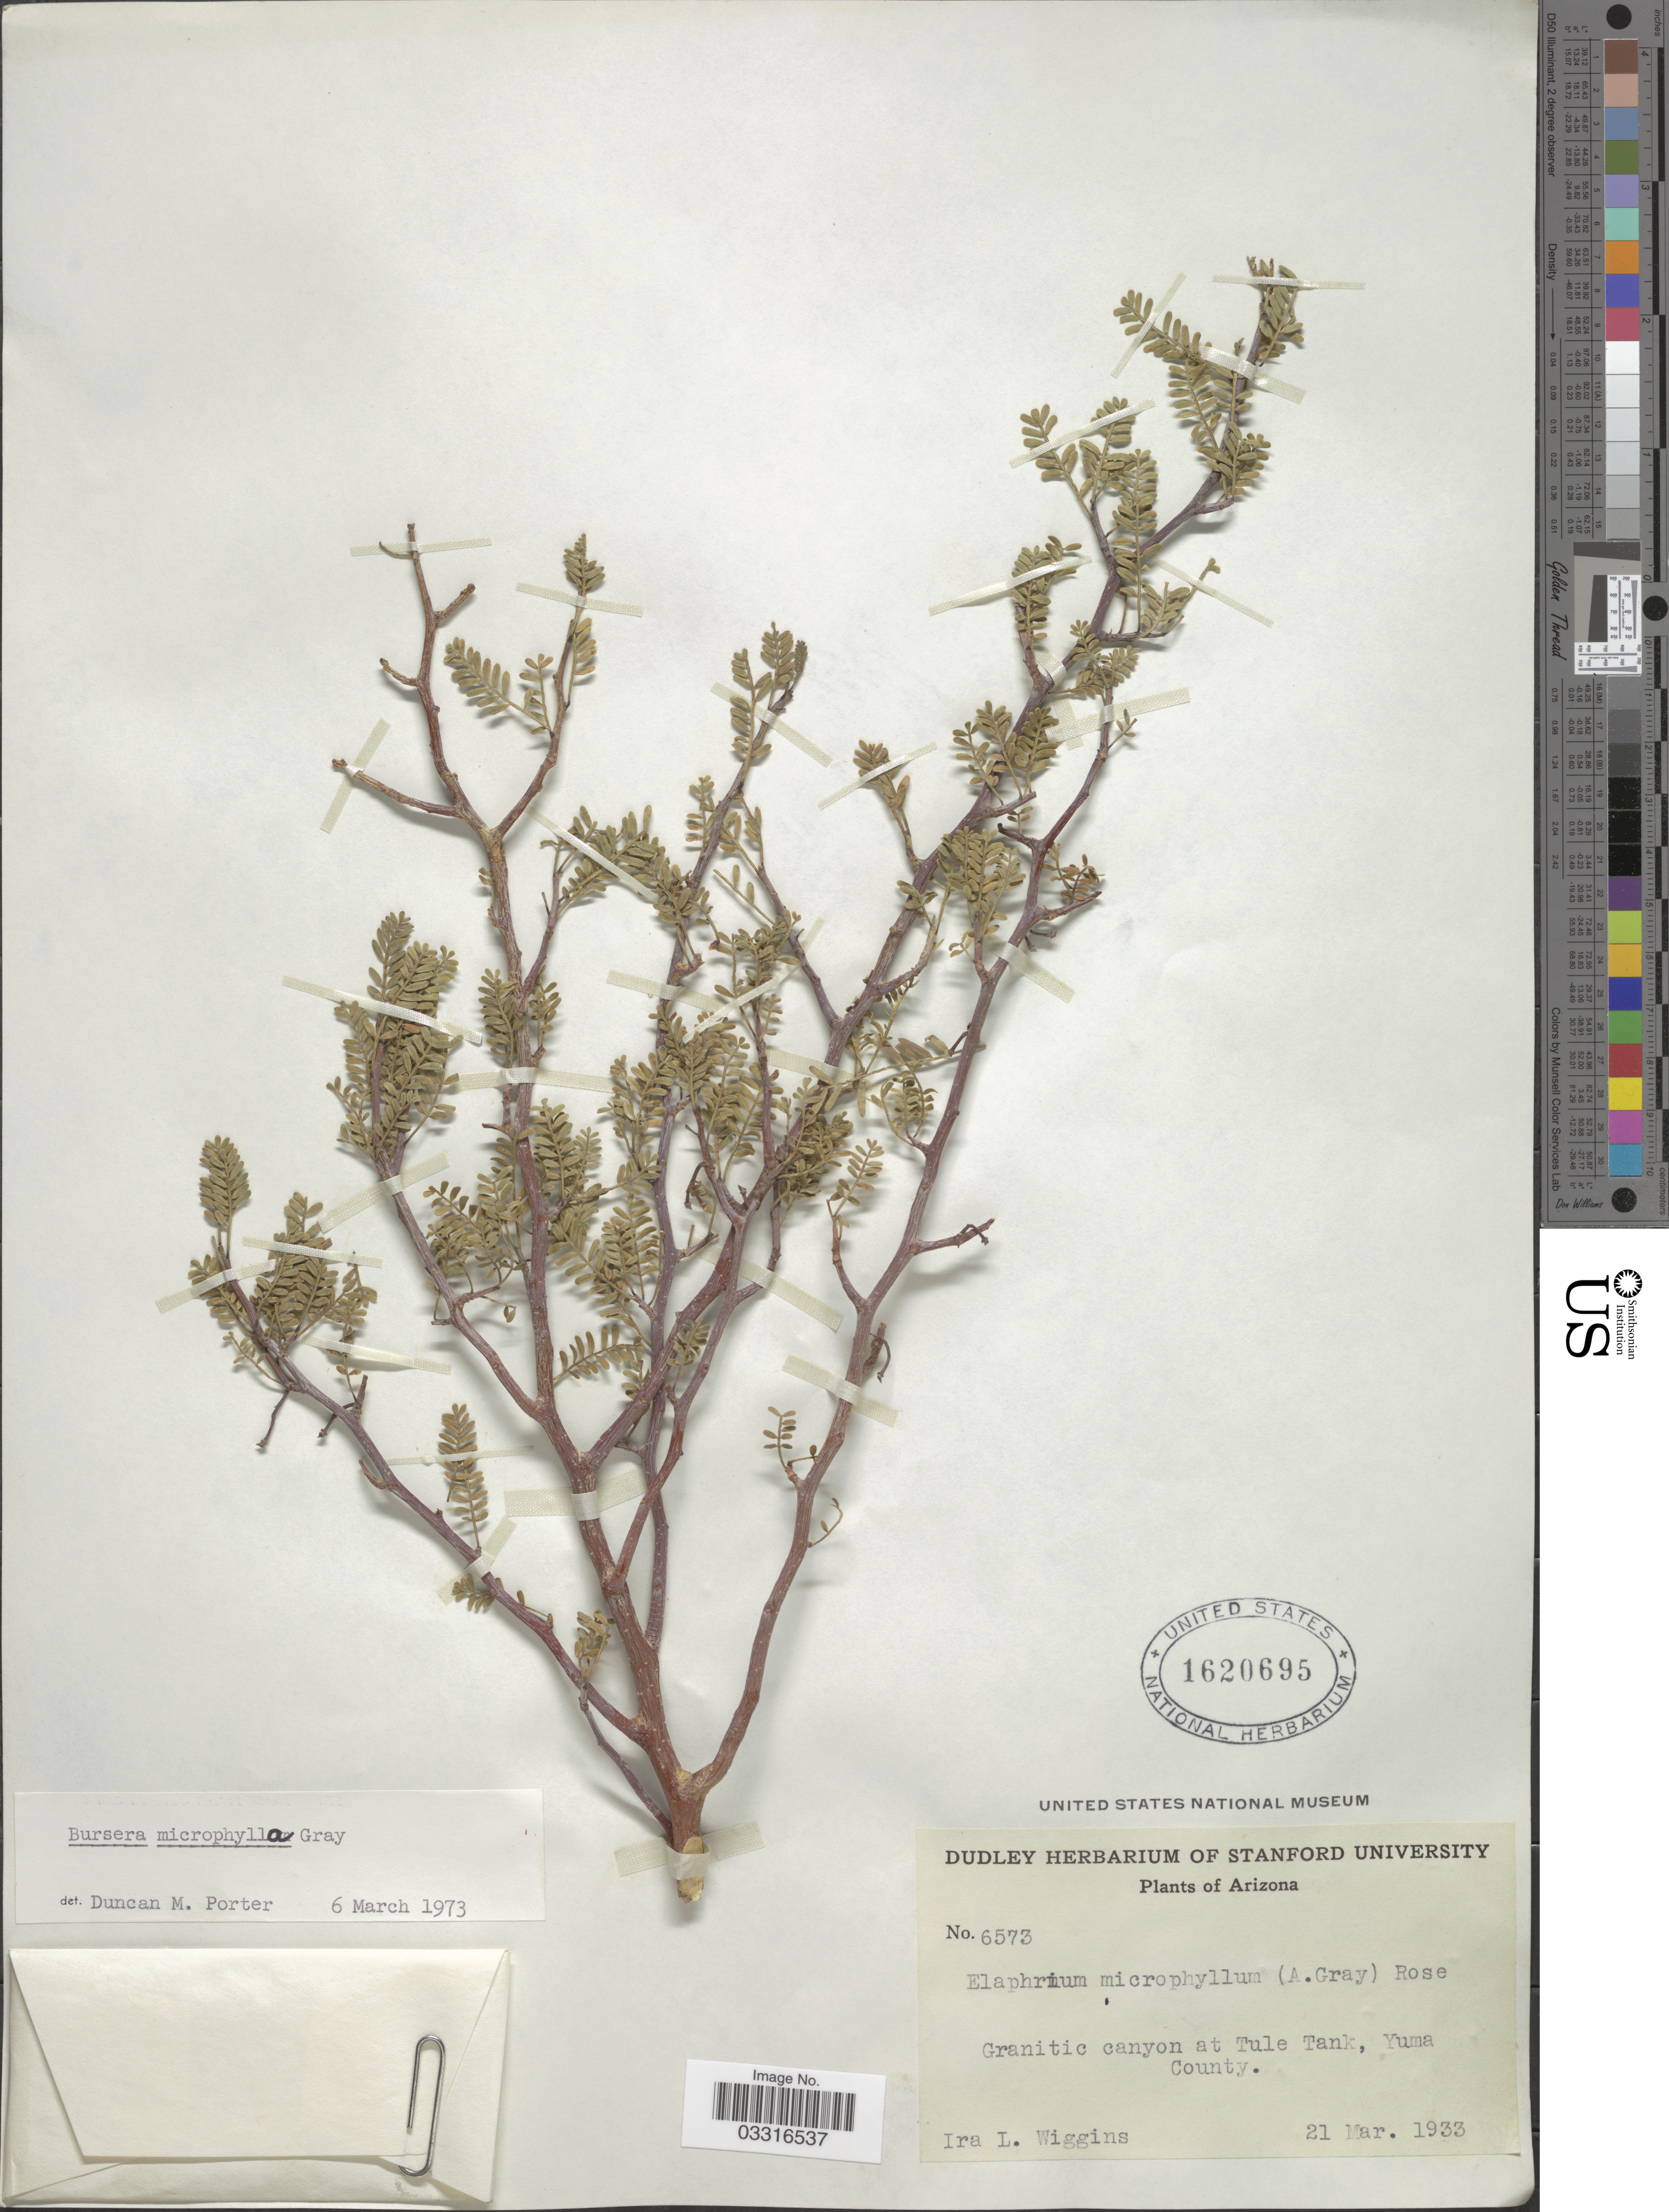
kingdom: Plantae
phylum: Tracheophyta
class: Magnoliopsida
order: Sapindales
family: Burseraceae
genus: Bursera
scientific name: Bursera microphylla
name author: A. Gray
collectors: I. L. Wiggins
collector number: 6573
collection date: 1933-03-21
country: United States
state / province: Arizona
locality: Granitic canyon at Tule Tank, Yuma County.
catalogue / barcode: US 1620695